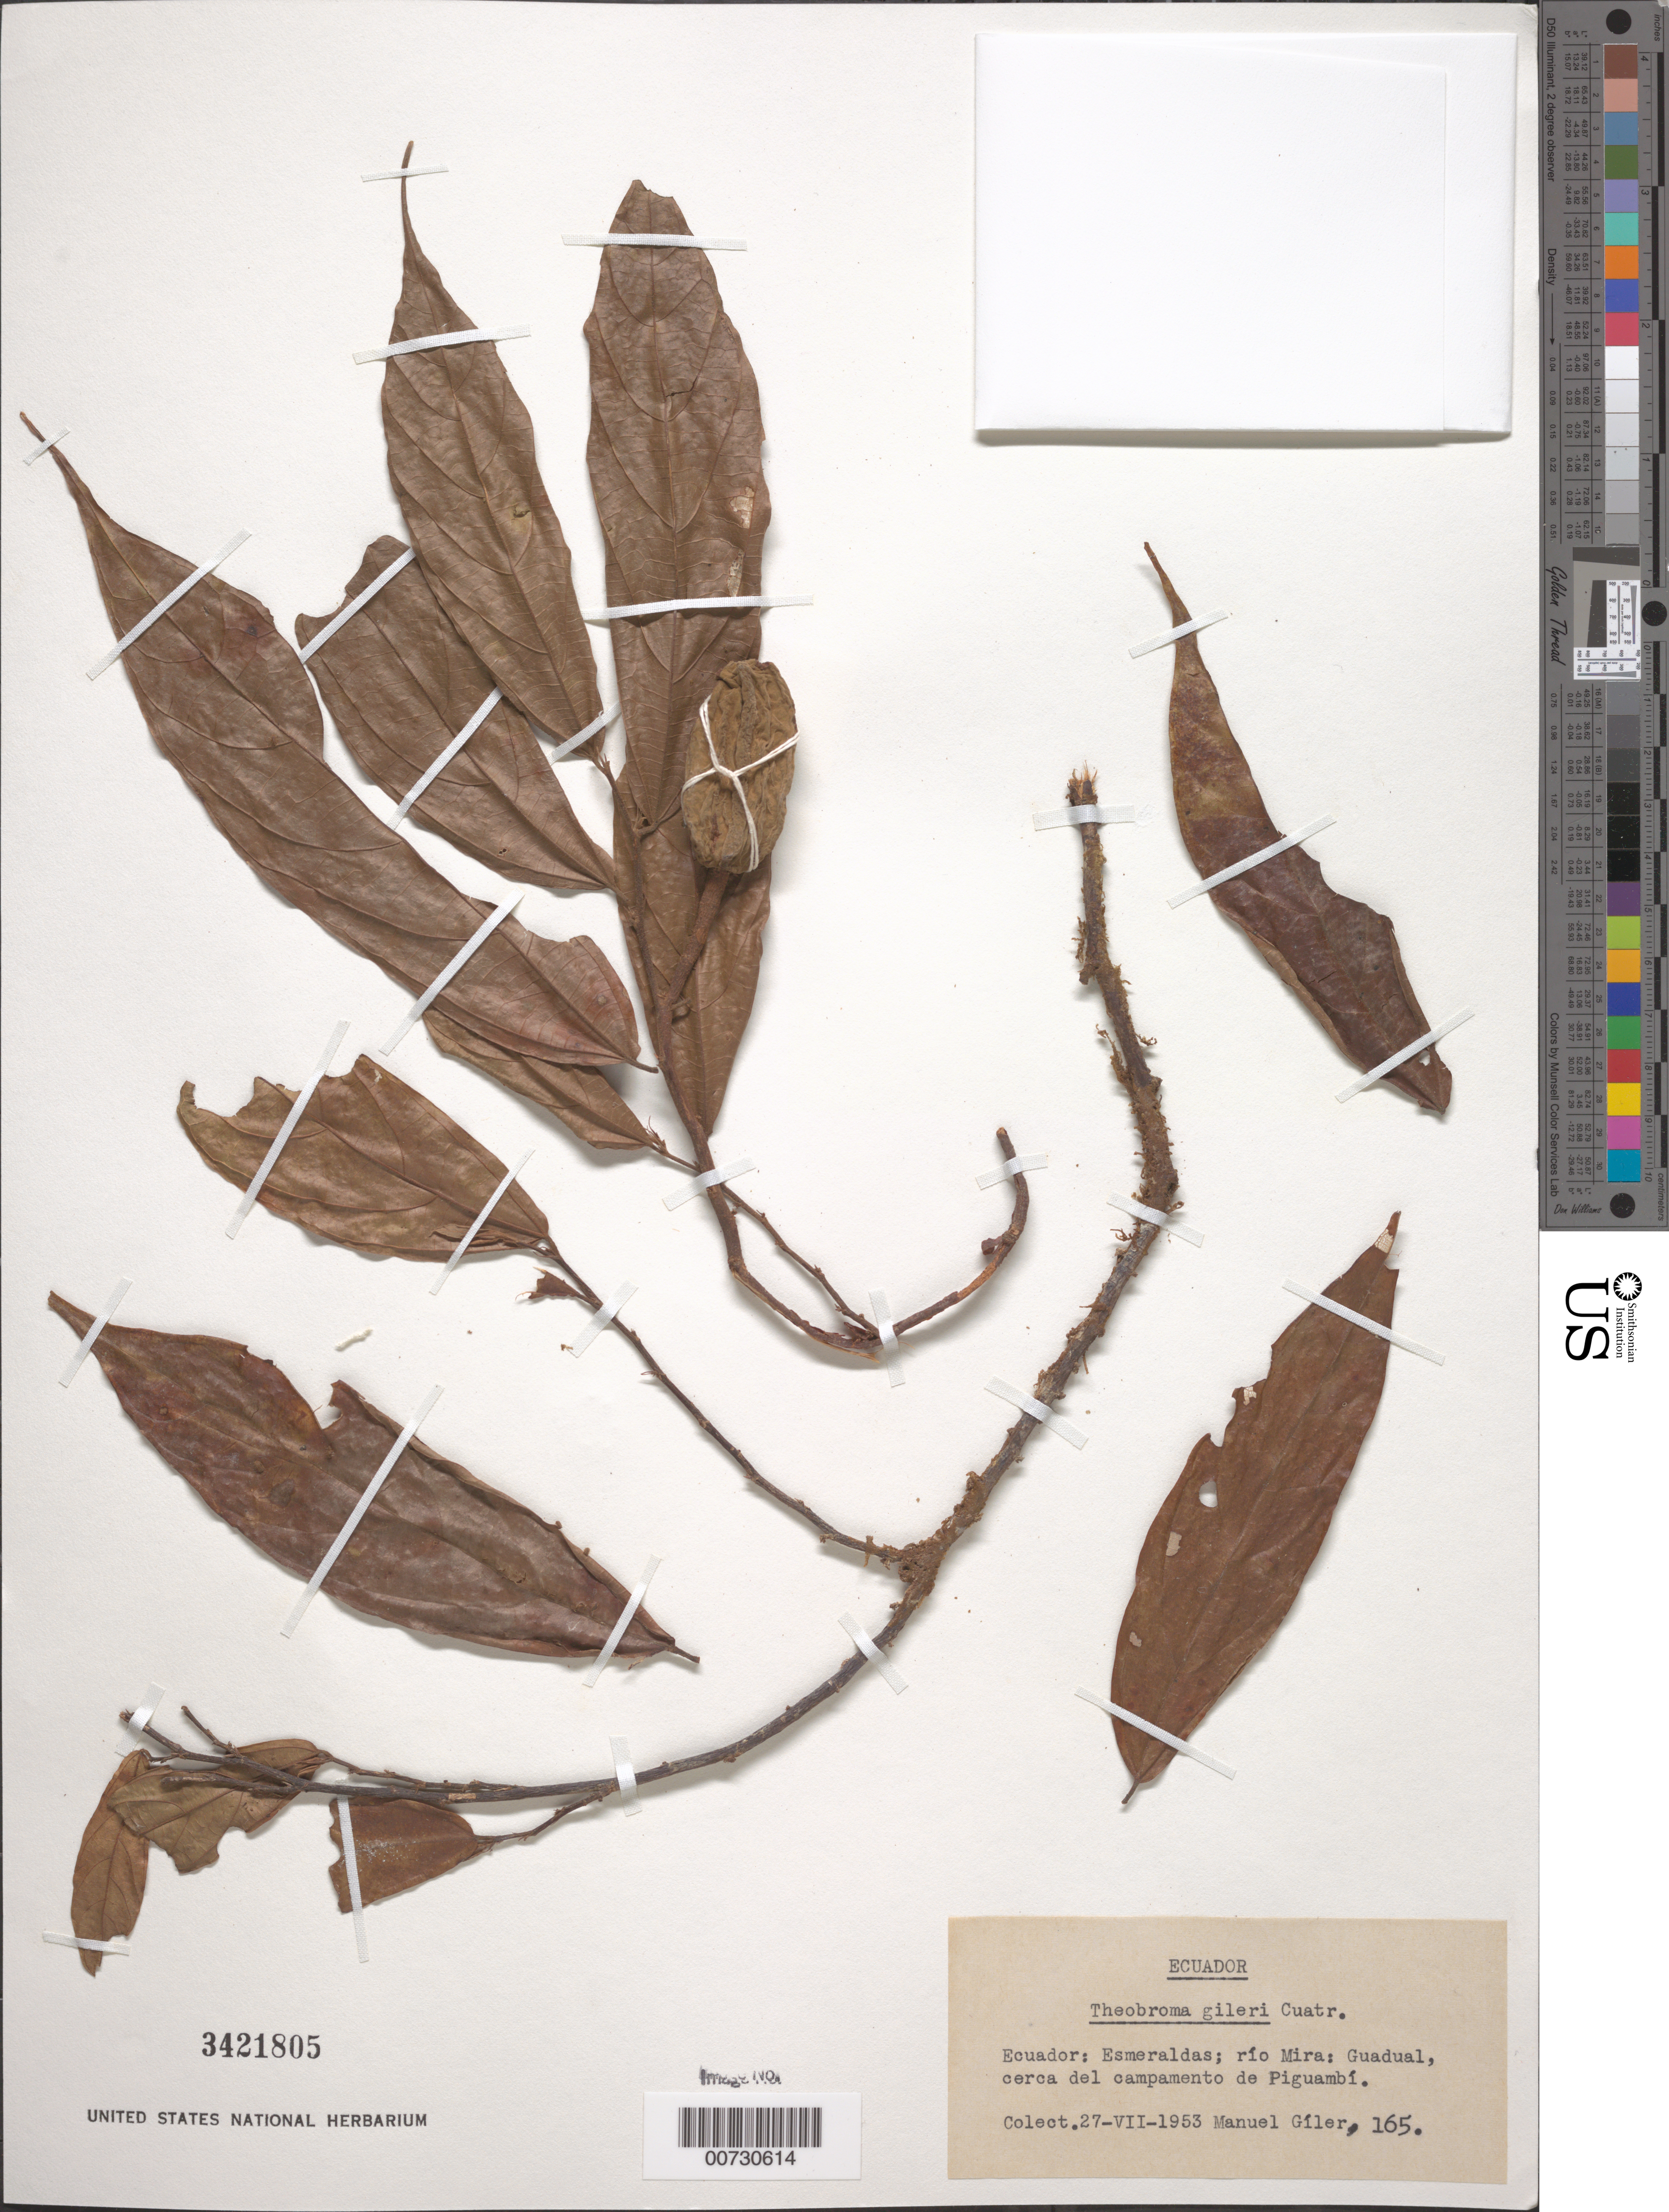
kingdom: Plantae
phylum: Tracheophyta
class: Magnoliopsida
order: Malvales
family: Malvaceae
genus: Theobroma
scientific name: Theobroma gileri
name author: Cuatrec.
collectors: M. Giler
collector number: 165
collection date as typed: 27 Jul 1953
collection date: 1953-07-27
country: Ecuador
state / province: Esmeraldas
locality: Río Mira, Guadual, cerca del campamento de Piguambí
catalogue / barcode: US 3421805-2